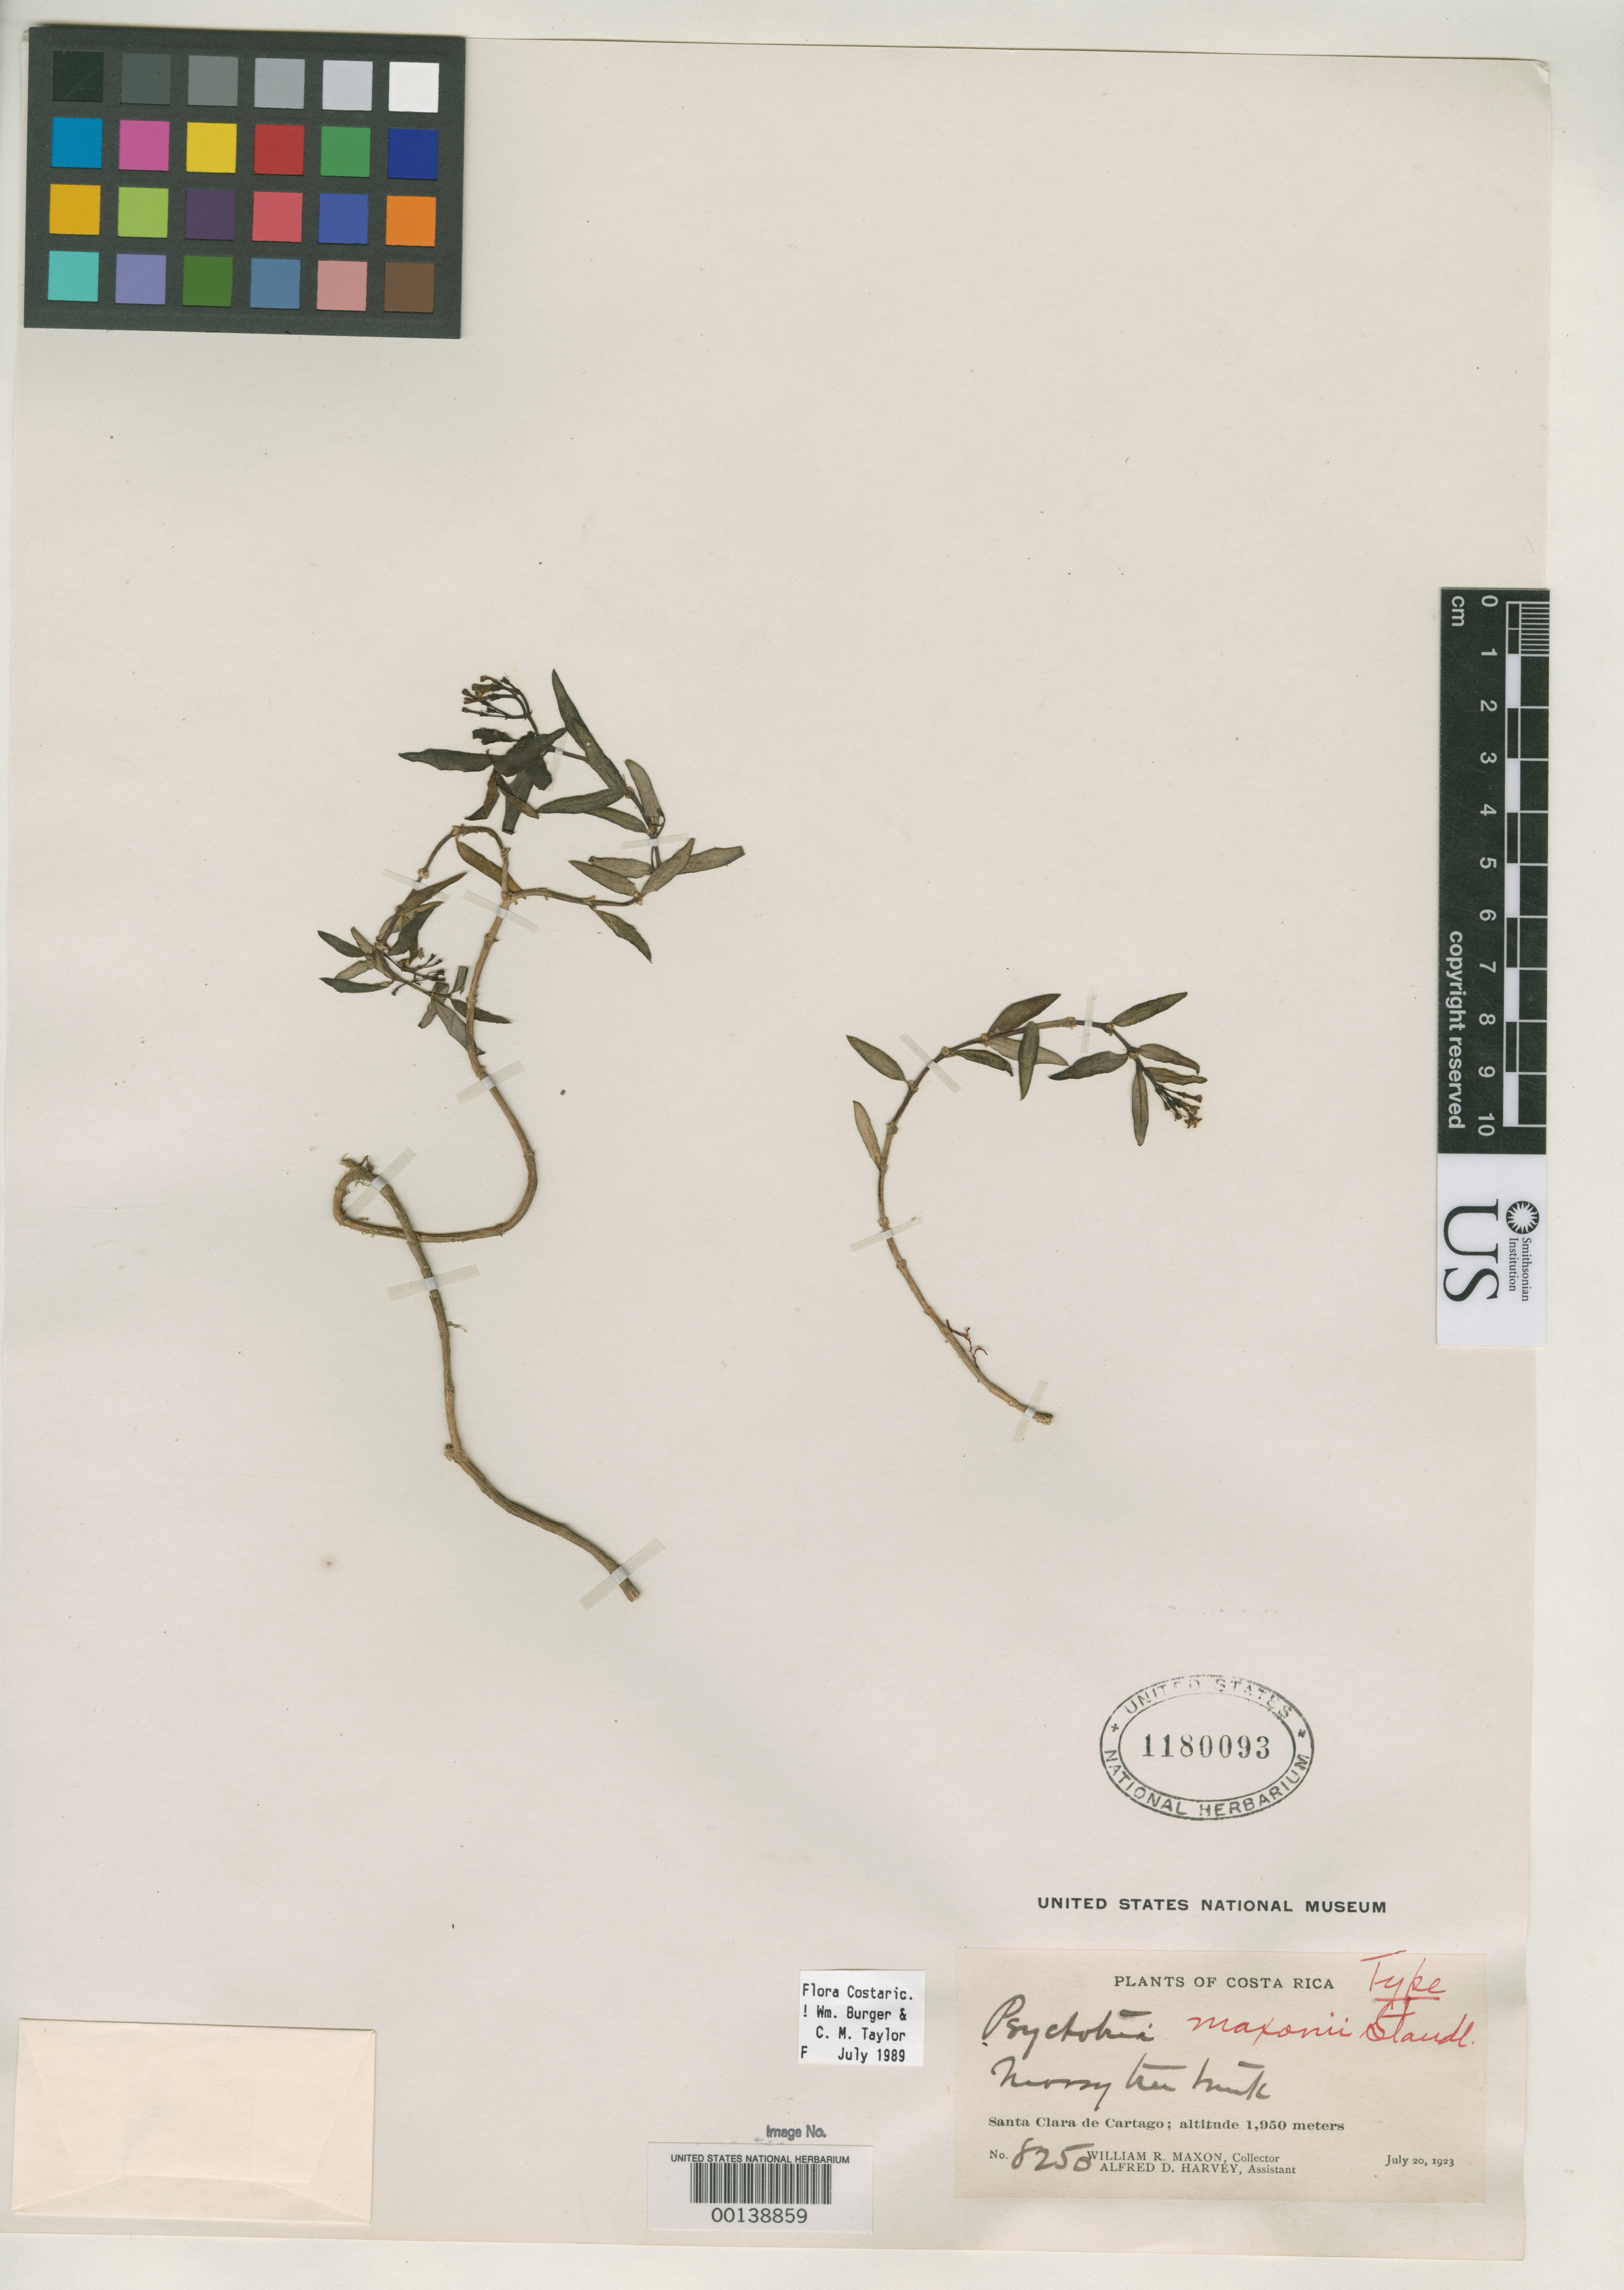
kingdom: Plantae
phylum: Tracheophyta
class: Magnoliopsida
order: Gentianales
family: Rubiaceae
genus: Psychotria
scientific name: Psychotria maxonii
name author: Standl.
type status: Holotype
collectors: W. R. Maxon & A. D. Harvey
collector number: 8250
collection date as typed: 20 Jul 1923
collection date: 1923-07-20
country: Costa Rica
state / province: Cartago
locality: Santa Clara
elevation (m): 1950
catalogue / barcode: US 1180093